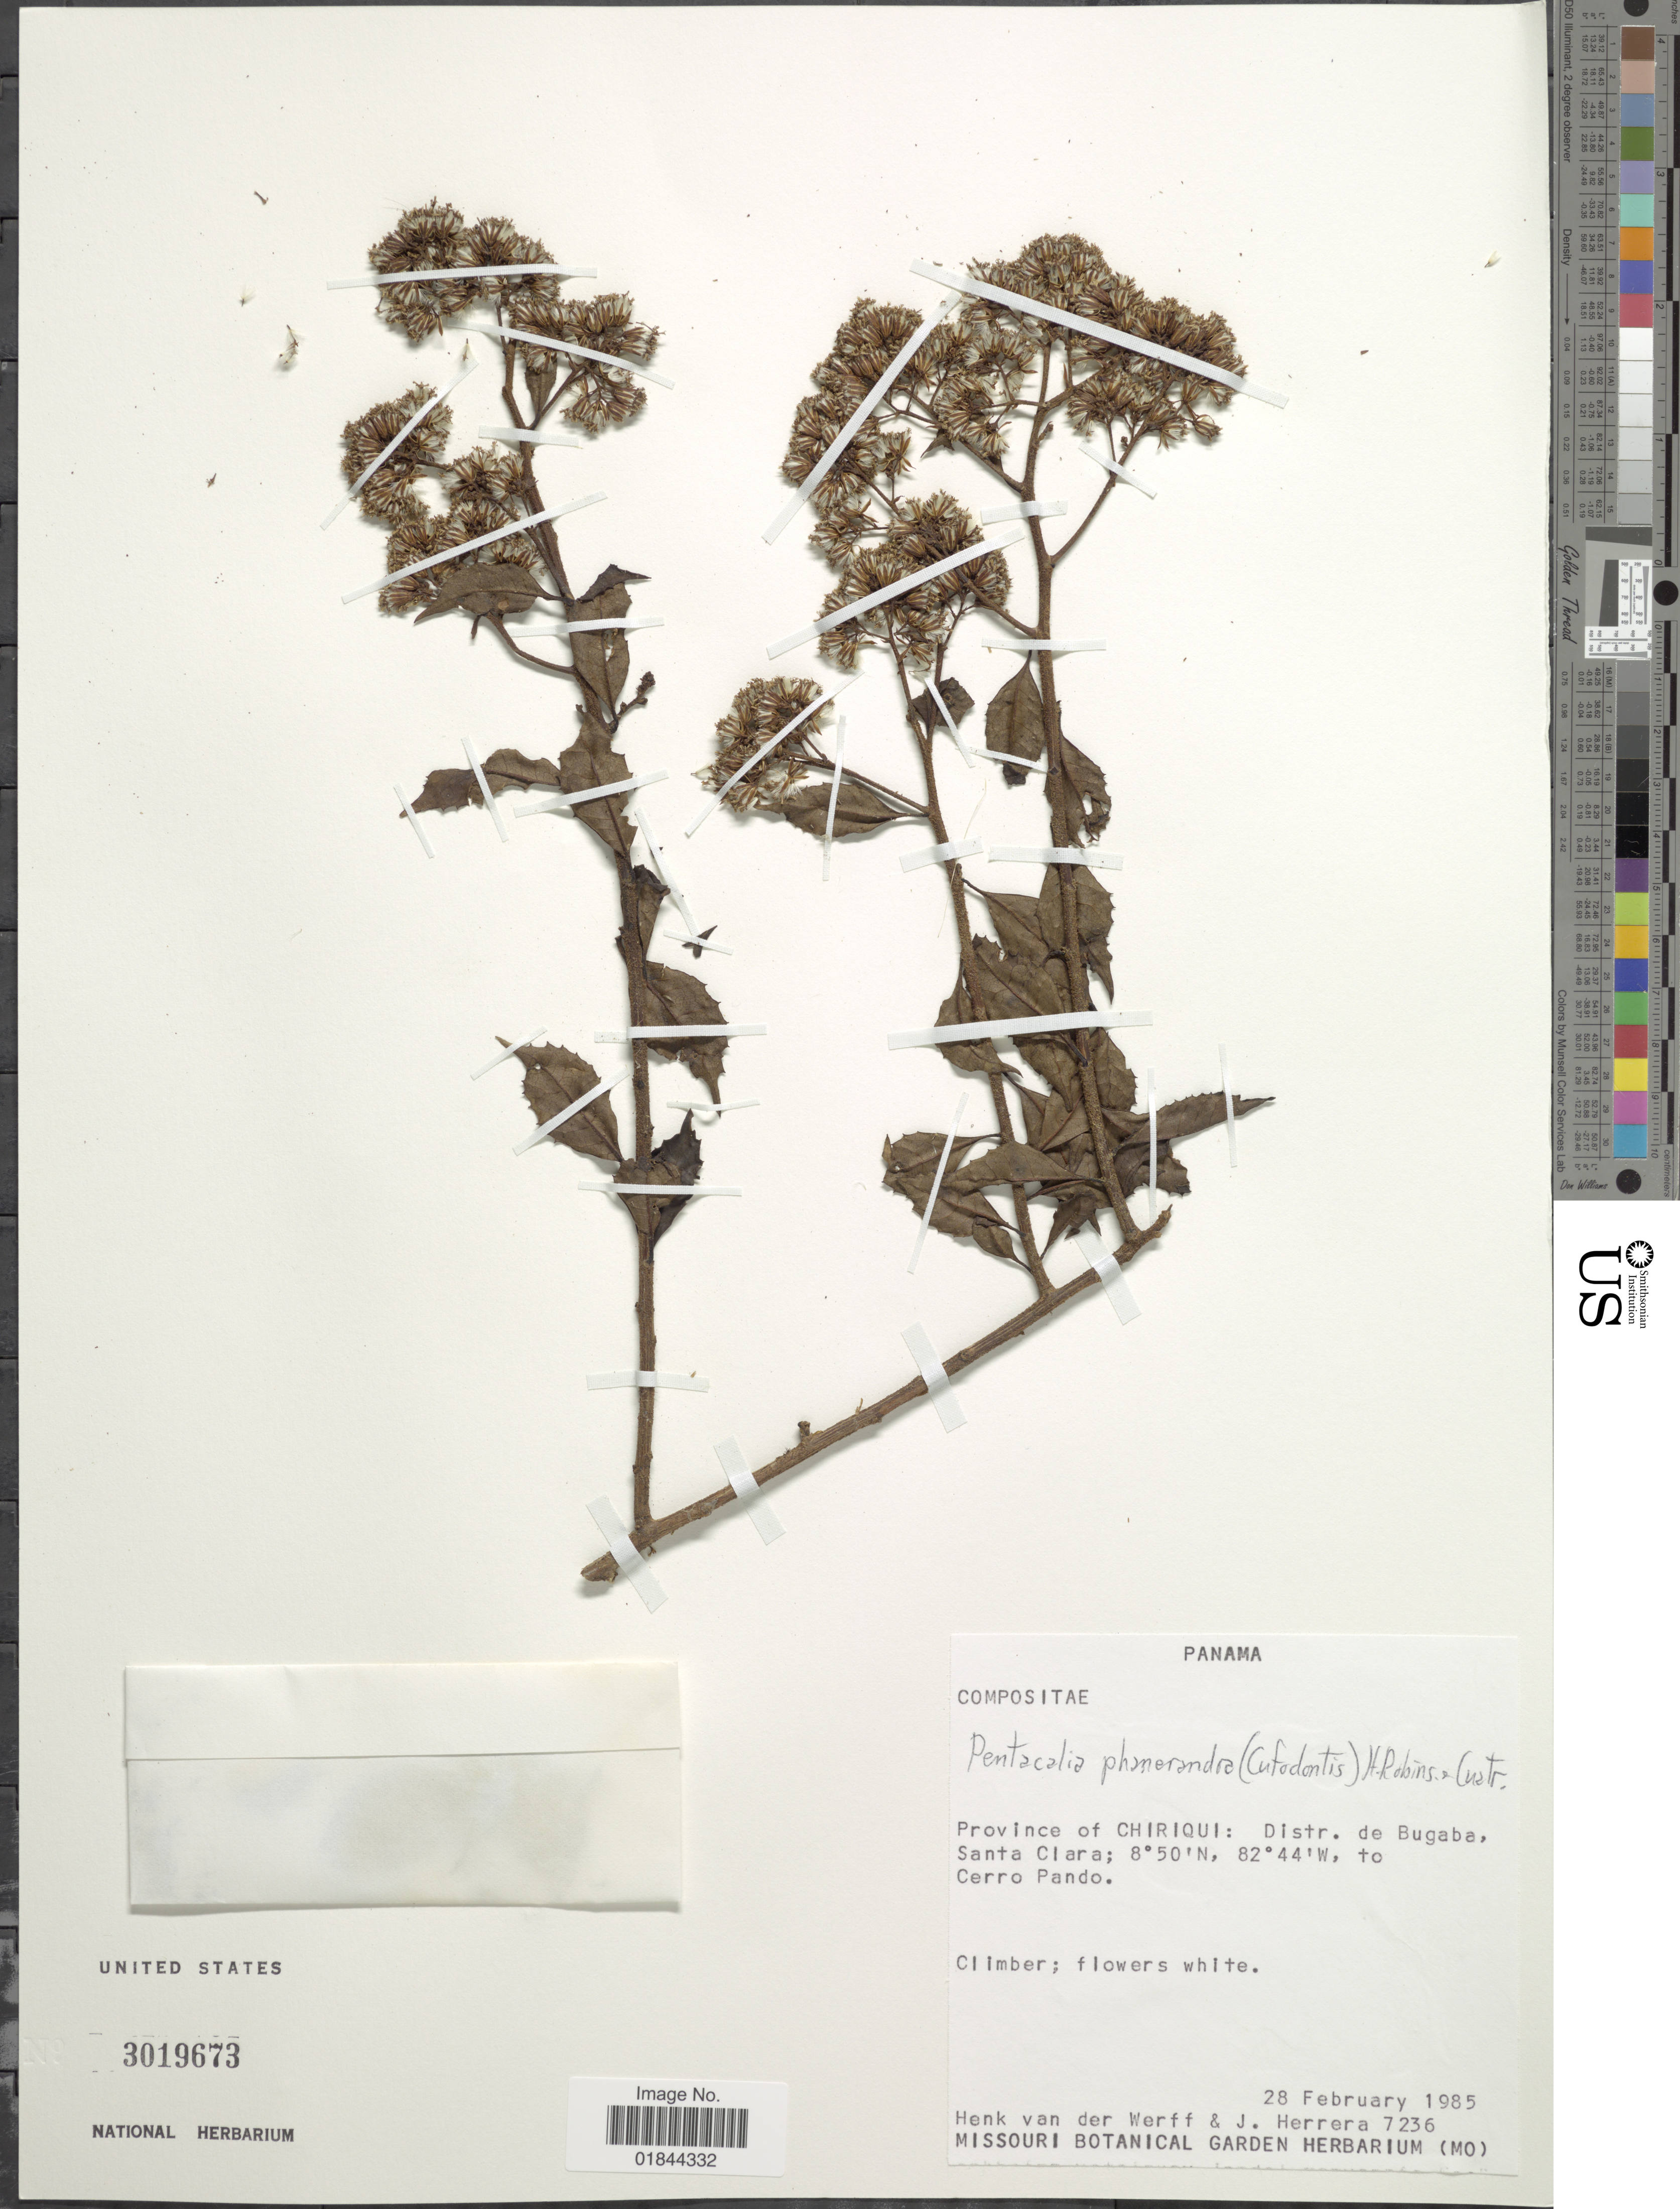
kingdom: Plantae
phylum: Tracheophyta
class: Magnoliopsida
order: Asterales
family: Asteraceae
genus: Pentacalia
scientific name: Pentacalia phanerandra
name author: (Cufod.) H. Rob. & Cuatrec.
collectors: H. van der Werff & J. Herrera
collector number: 7236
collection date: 1985-02-28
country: Panama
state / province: Chiriqui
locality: Distr. de Bugaba, Santa Clara, Cerro Pando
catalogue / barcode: US 3019673